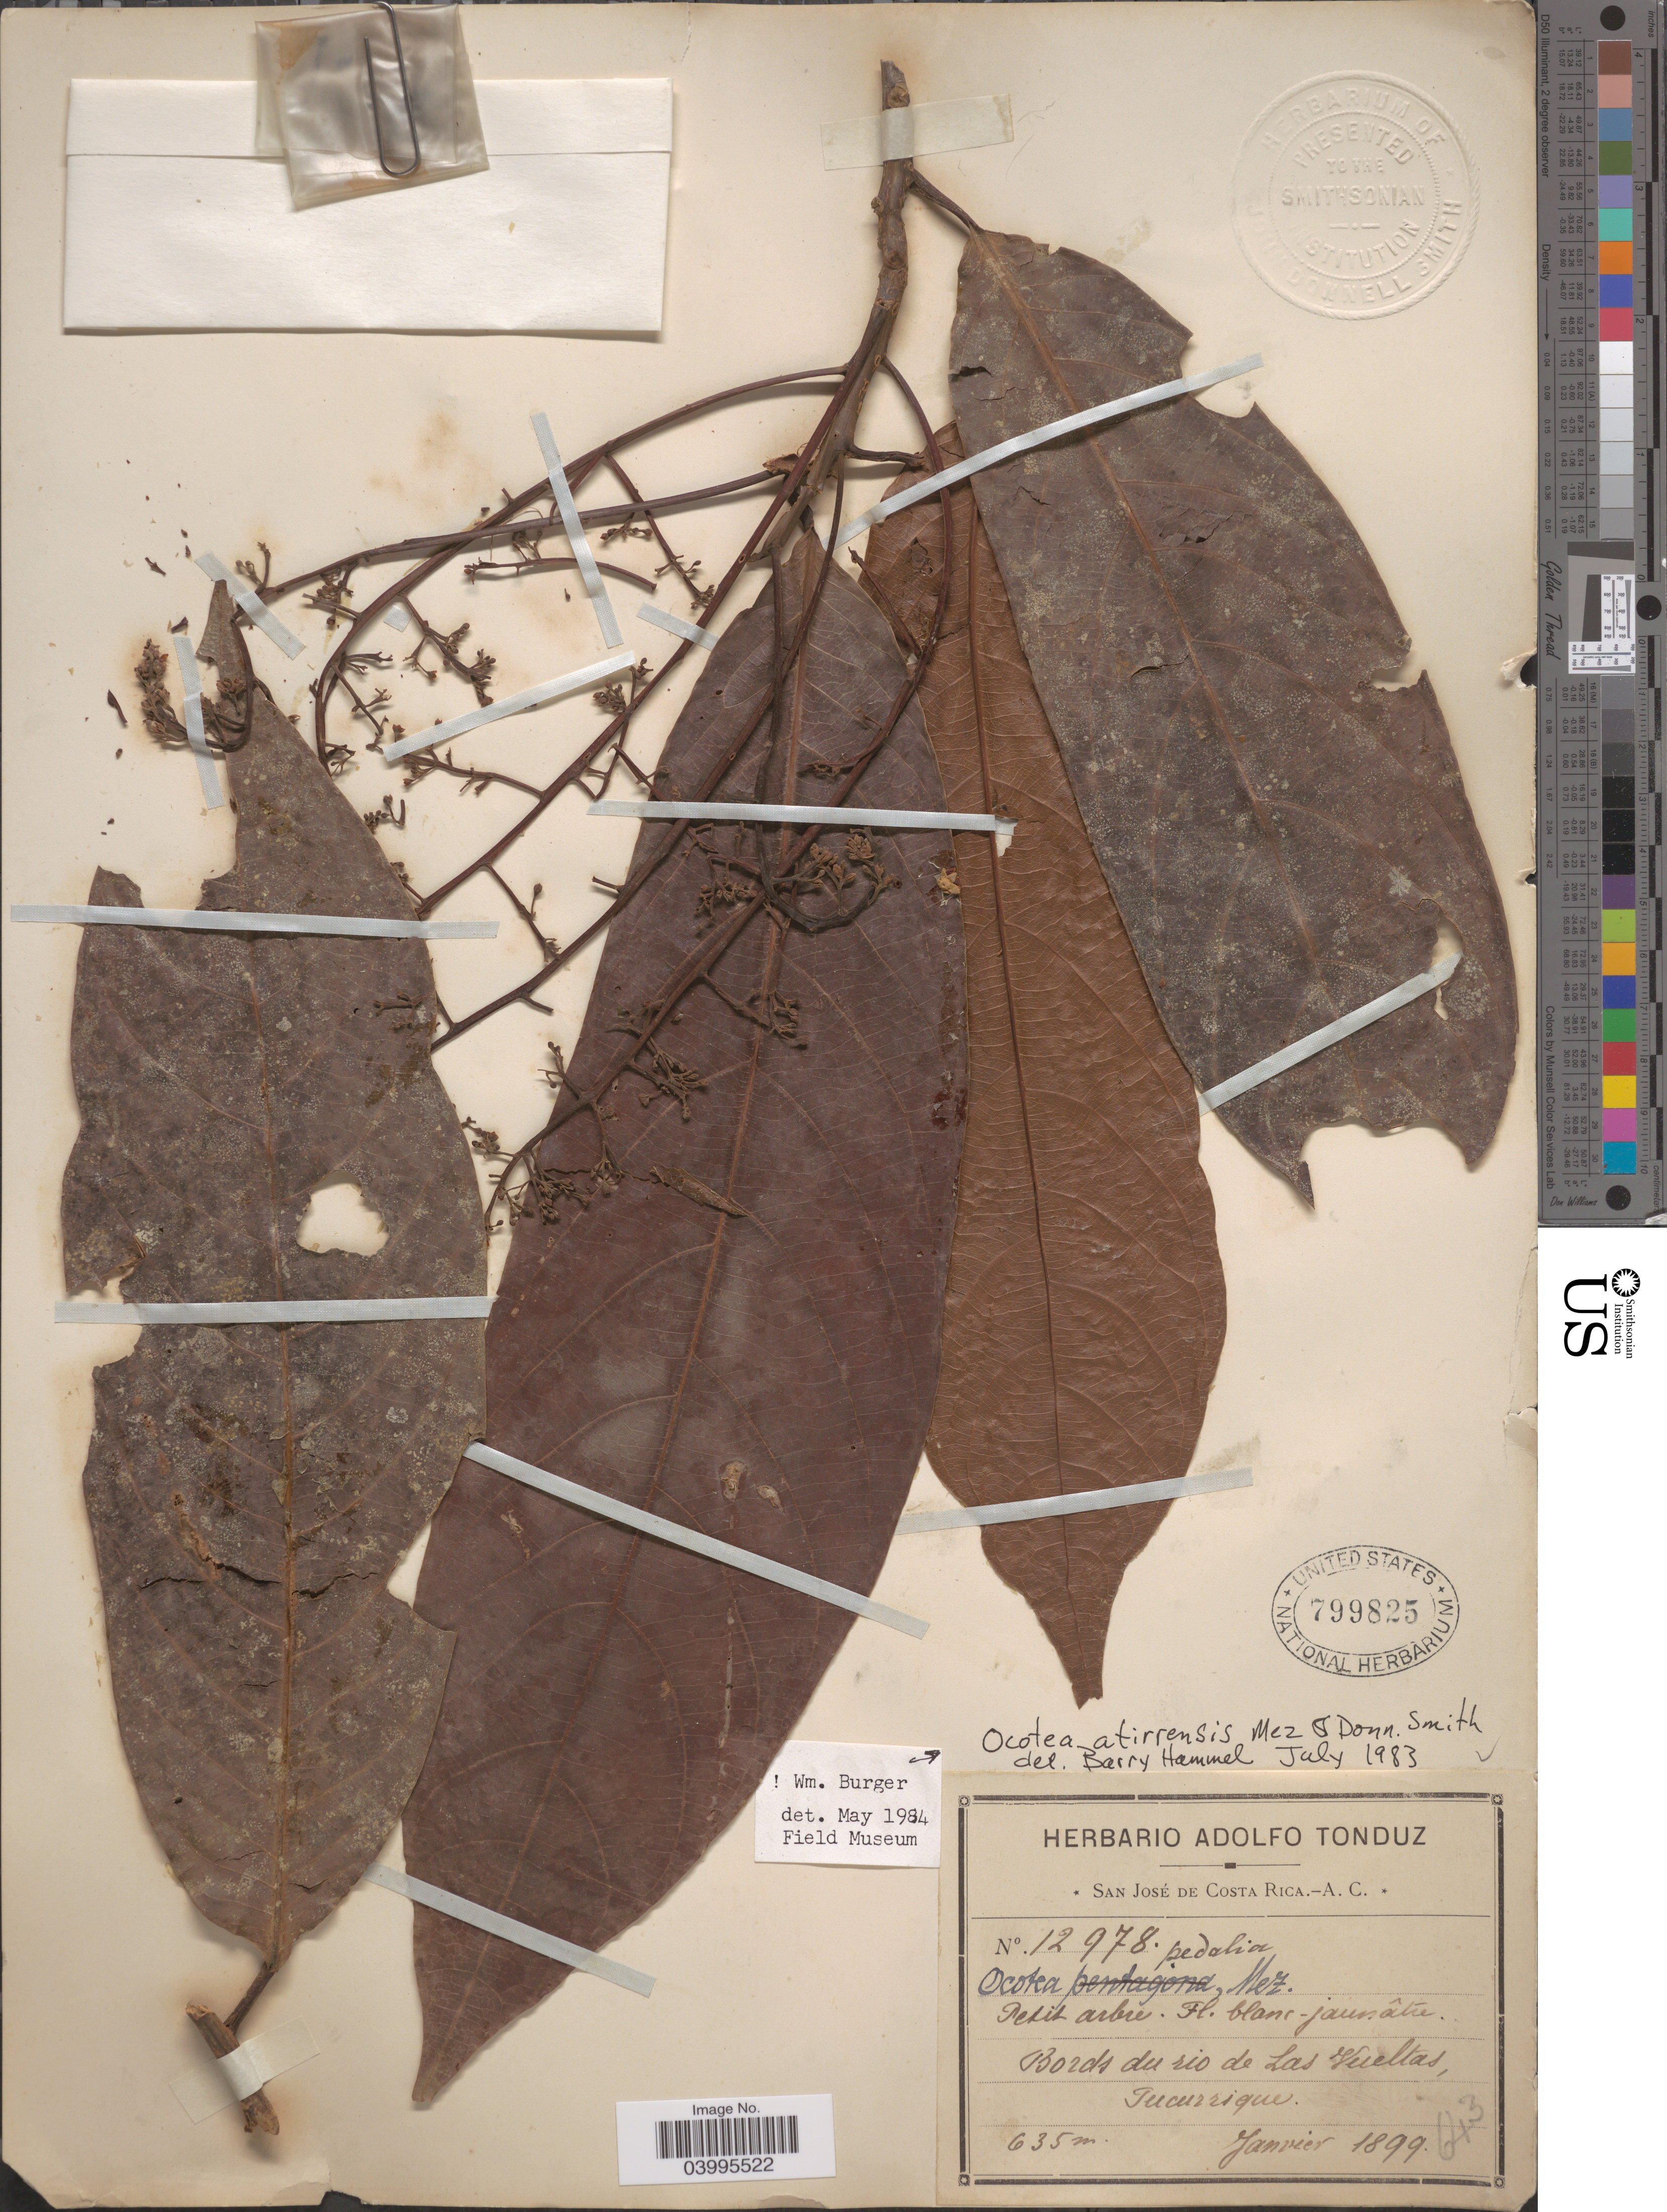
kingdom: Plantae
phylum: Tracheophyta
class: Magnoliopsida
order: Laurales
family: Lauraceae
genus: Ocotea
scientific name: Ocotea atirrensis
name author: Mez & Donn. Sm.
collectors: ex Herb. Adolfo Tonduz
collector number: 12978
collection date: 1899-01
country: Costa Rica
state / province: San José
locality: Bords du rio de Las Vueltas, Tucurrique.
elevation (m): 635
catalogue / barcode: US 799825